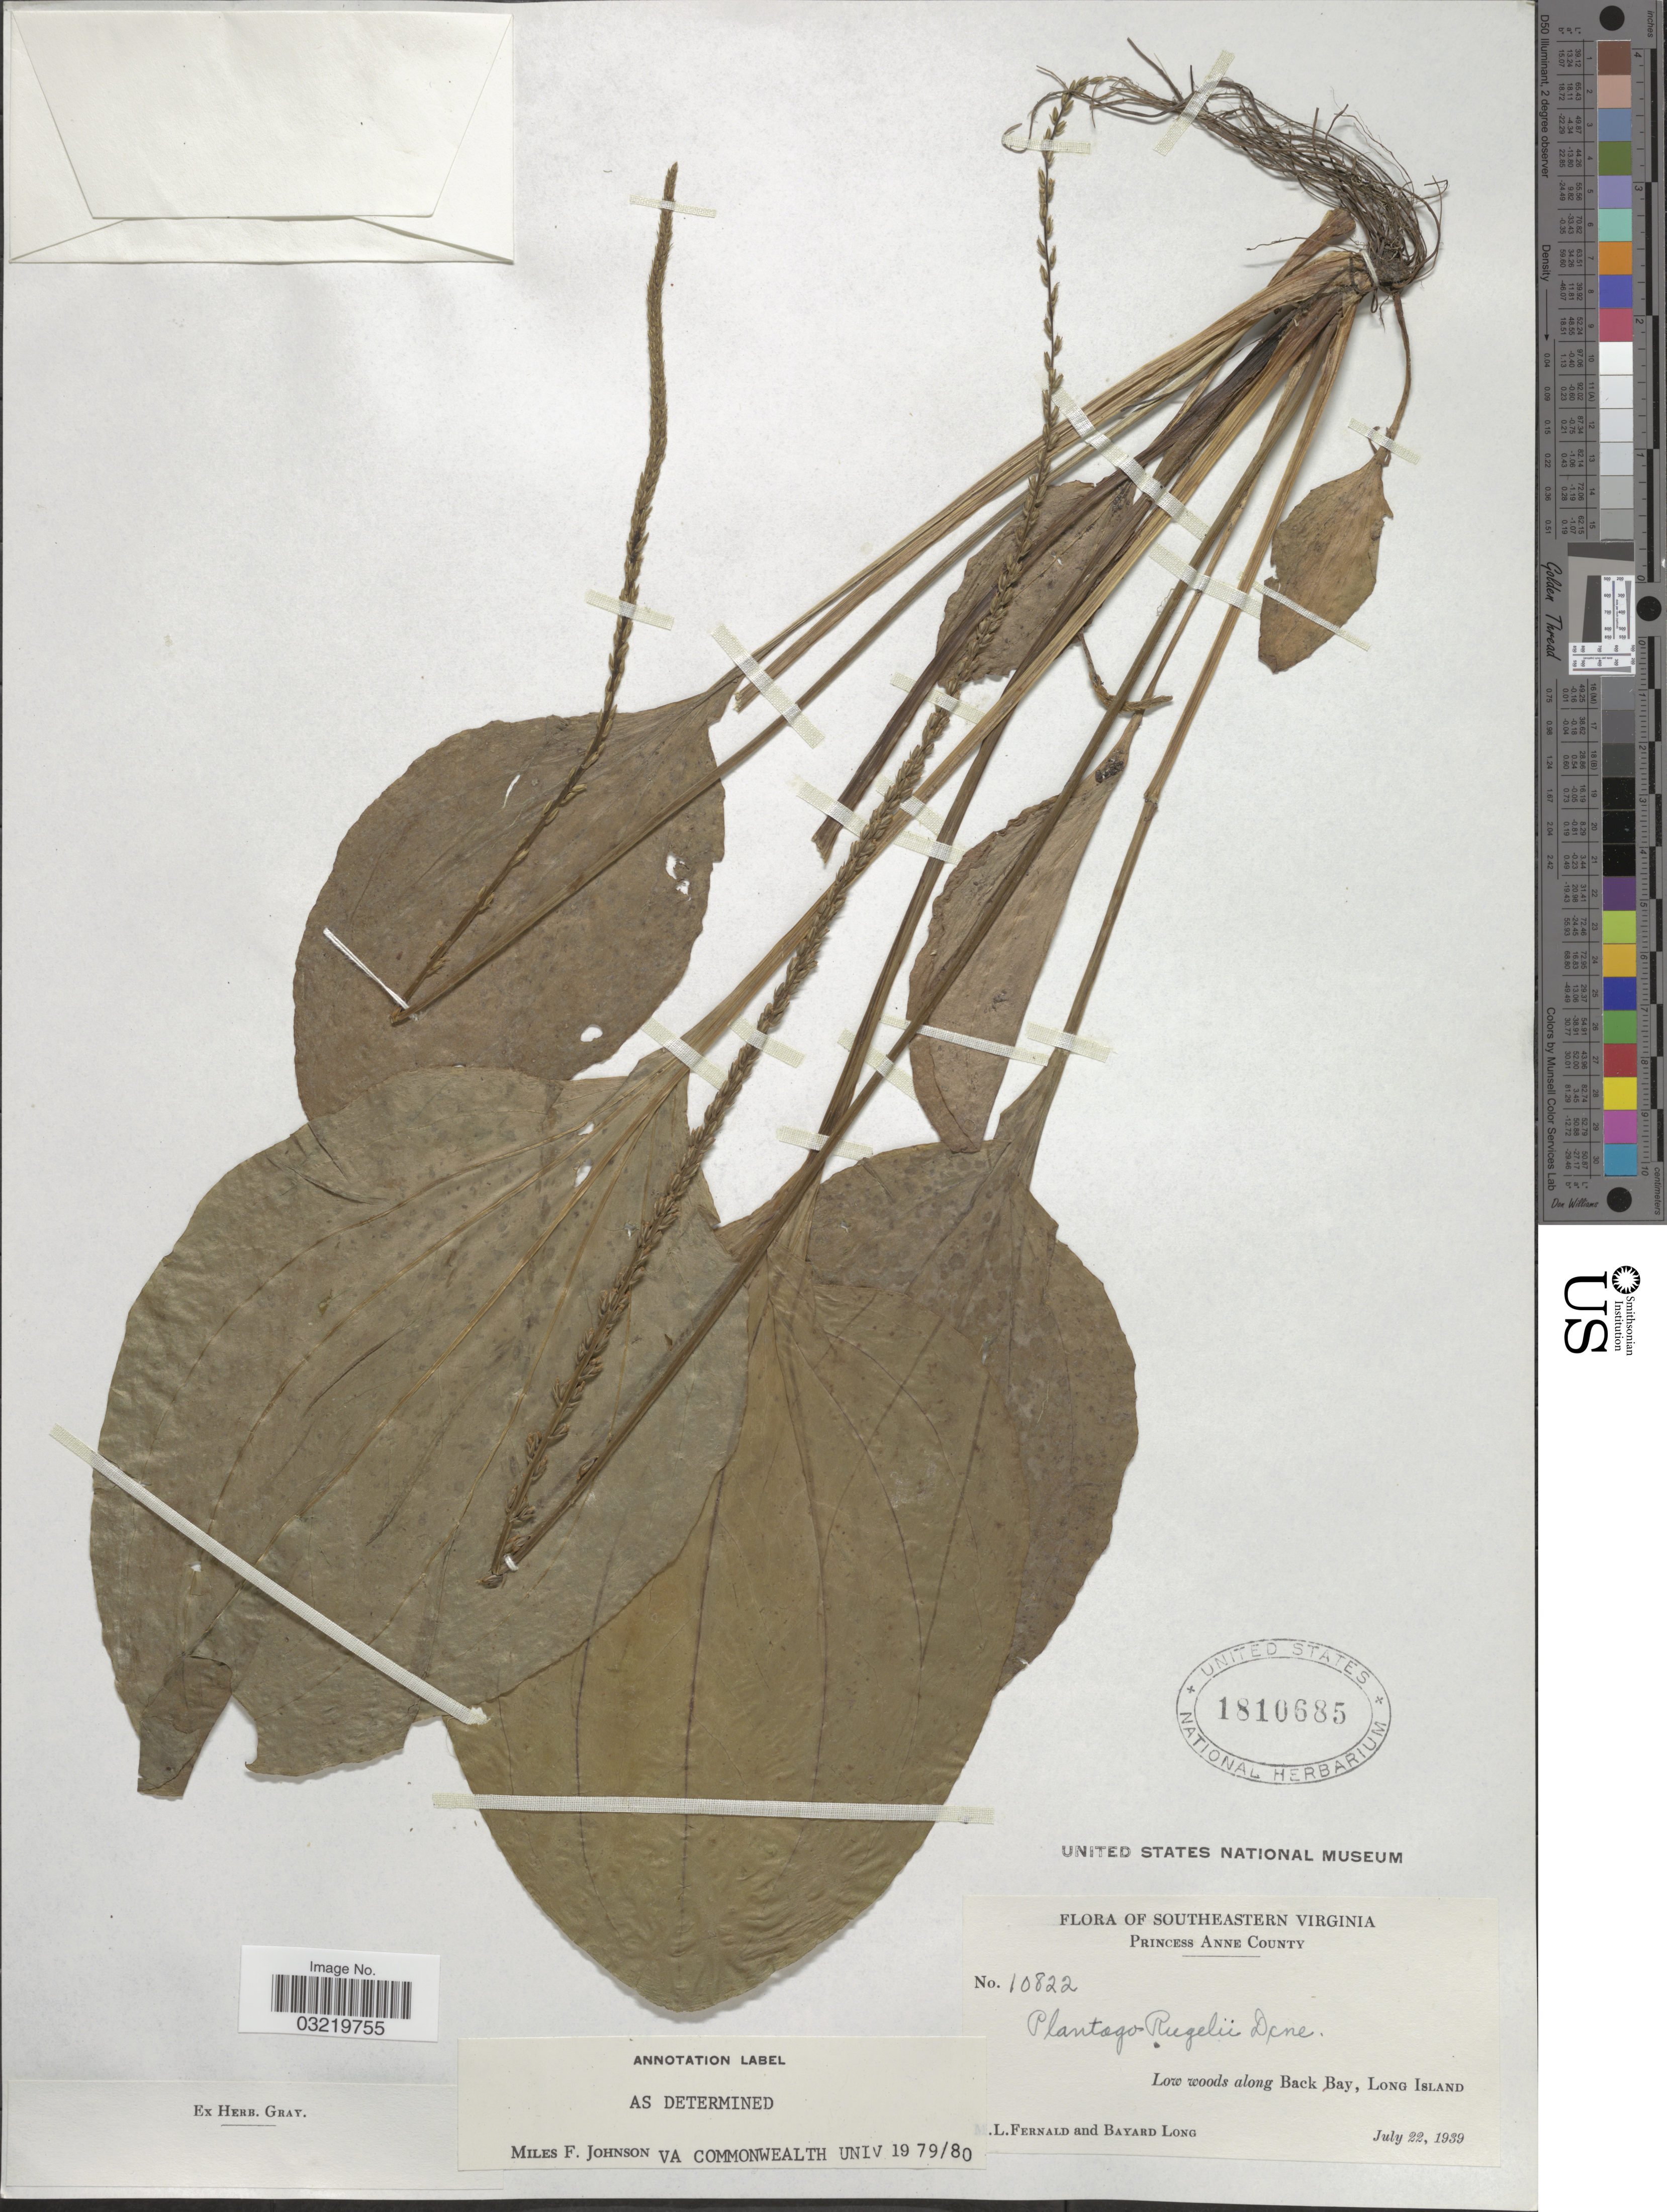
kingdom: Plantae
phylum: Tracheophyta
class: Magnoliopsida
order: Lamiales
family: Plantaginaceae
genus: Plantago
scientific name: Plantago rugelii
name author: Decne.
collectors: M. L. Fernald & B. Long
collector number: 10822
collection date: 1939-07-22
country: United States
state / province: Virginia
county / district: City of Virginia Beach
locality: Southeastern Virginia, Princess Anne (=historic county name) County, Low woods along Back Bay, Long Island.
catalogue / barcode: US 1810685